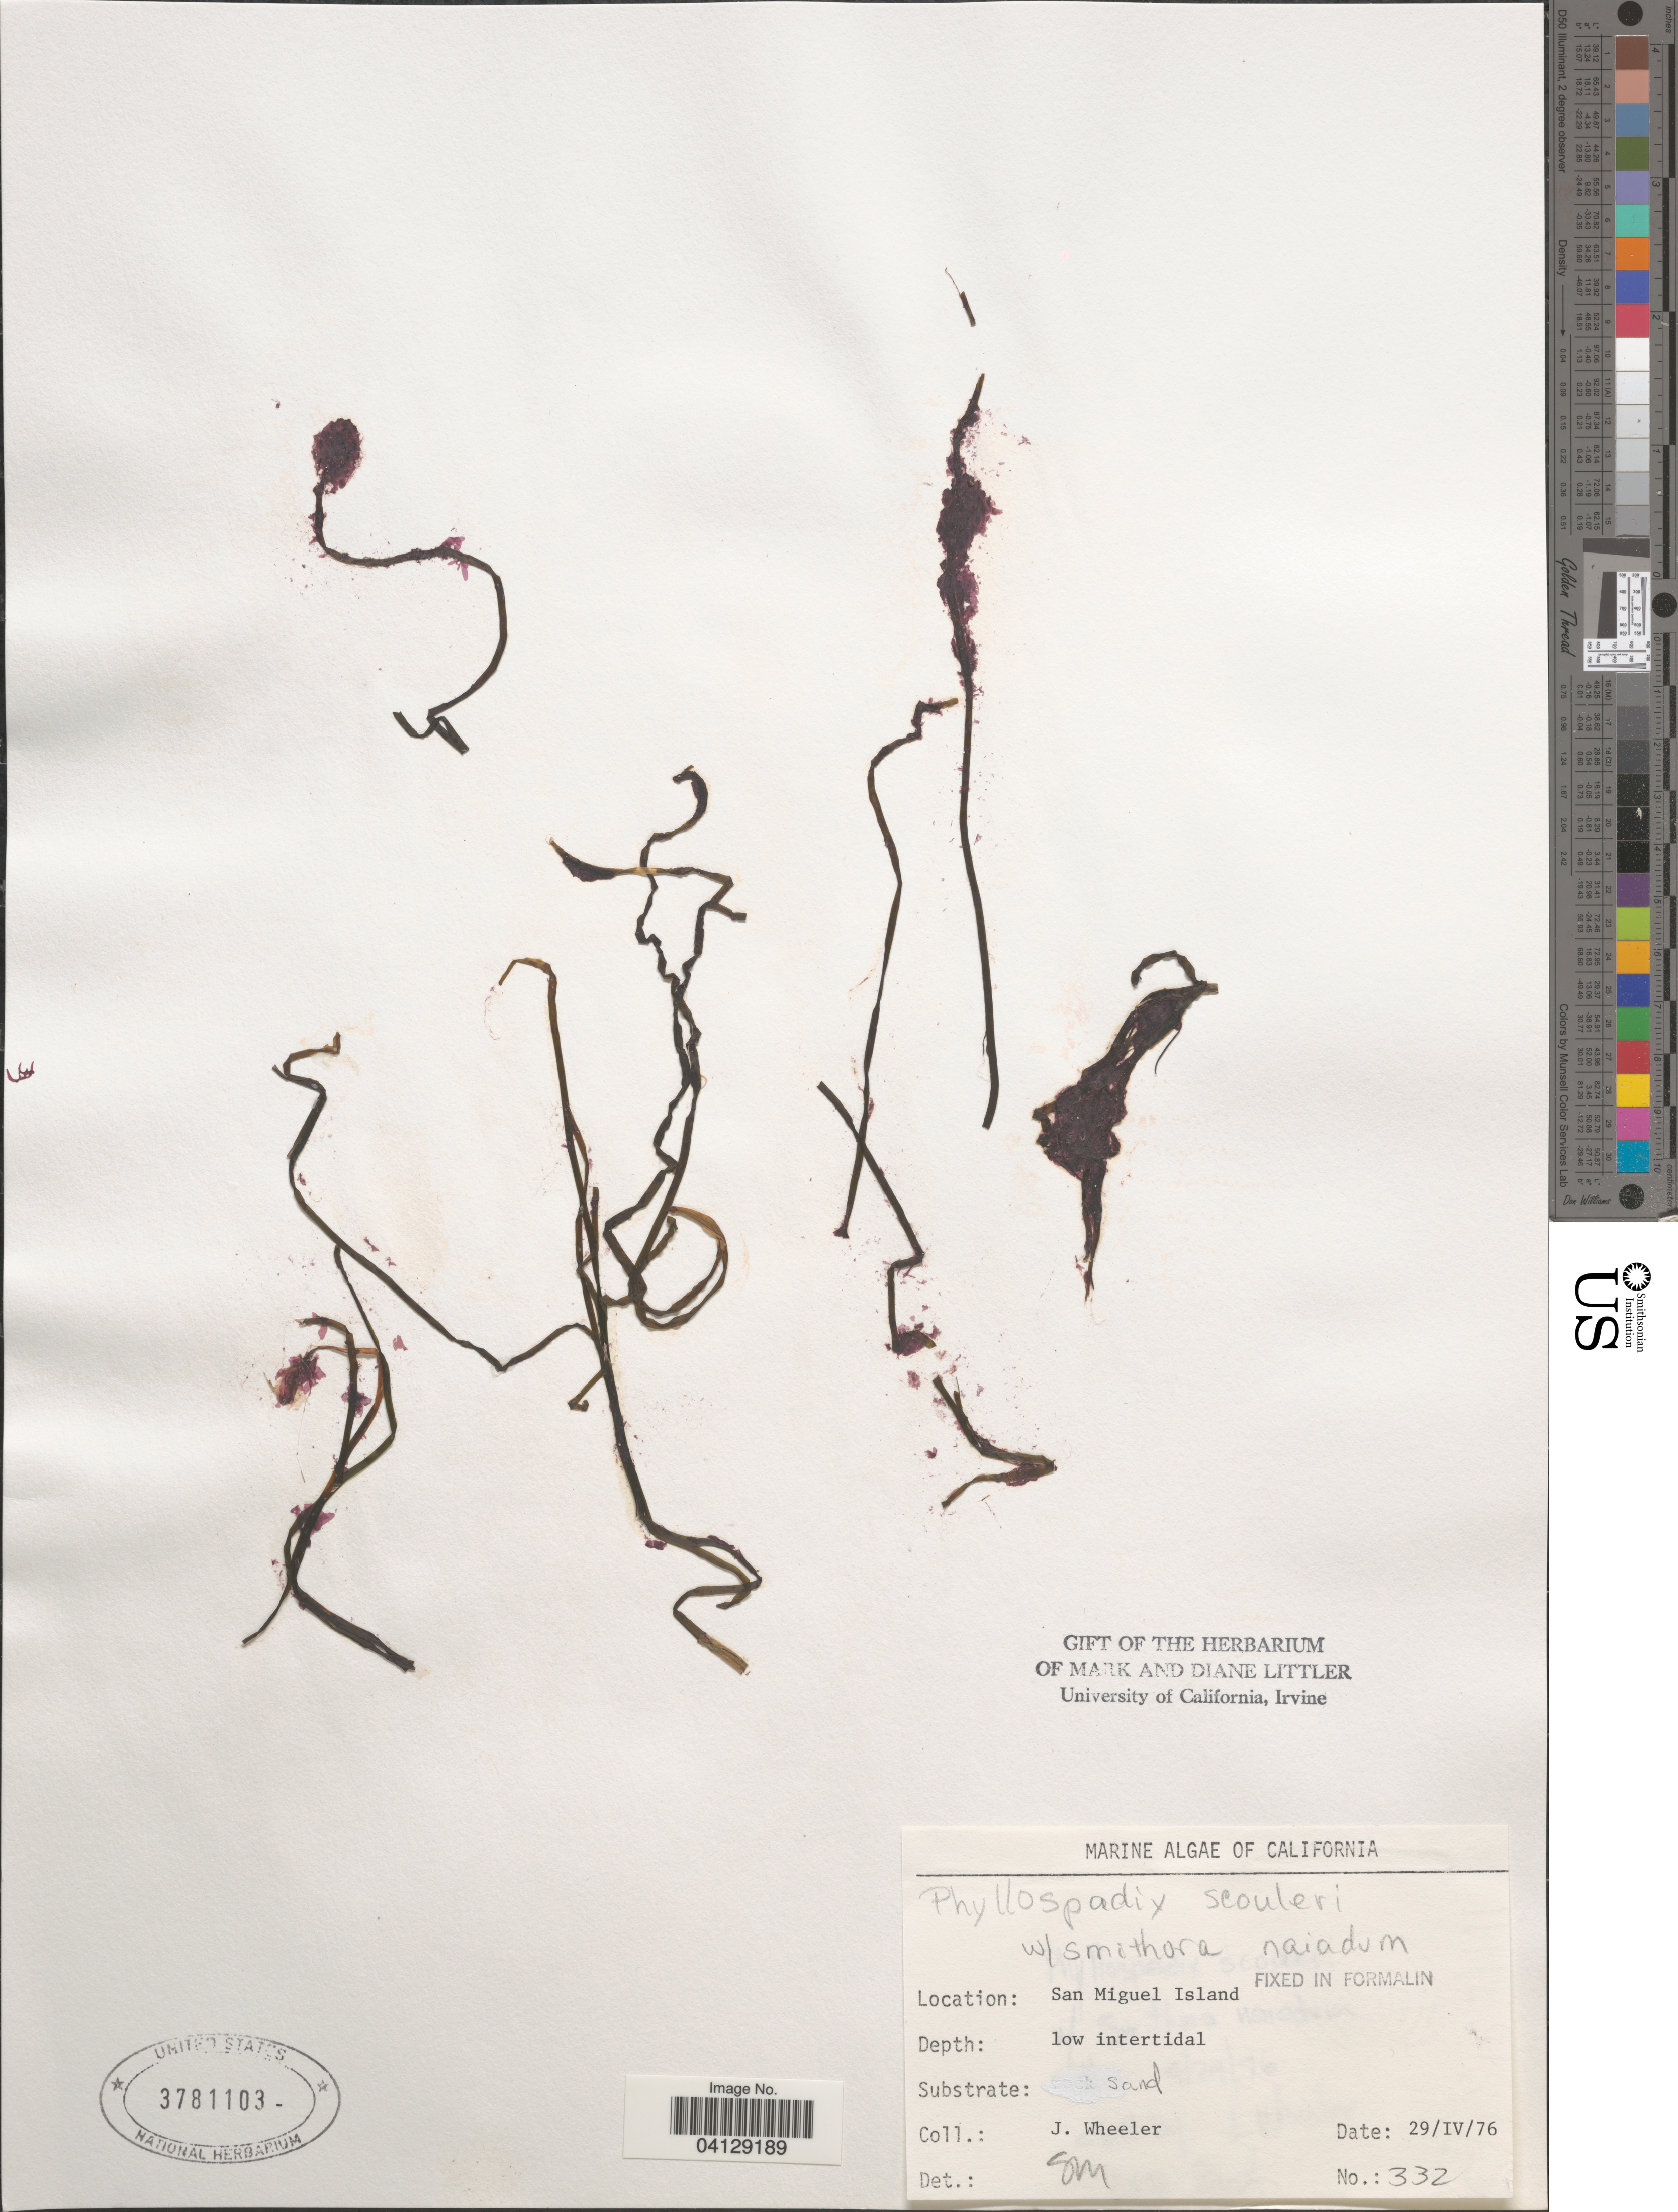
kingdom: Plantae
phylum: Tracheophyta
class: Liliopsida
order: Alismatales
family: Zosteraceae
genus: Phyllospadix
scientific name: Phyllospadix scouleri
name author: Hook.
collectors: J. Wheeler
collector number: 332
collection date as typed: Transcribed d/m/y: 29/4/76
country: United States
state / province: California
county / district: Santa Barbara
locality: San Miguel Island.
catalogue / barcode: US 3781103